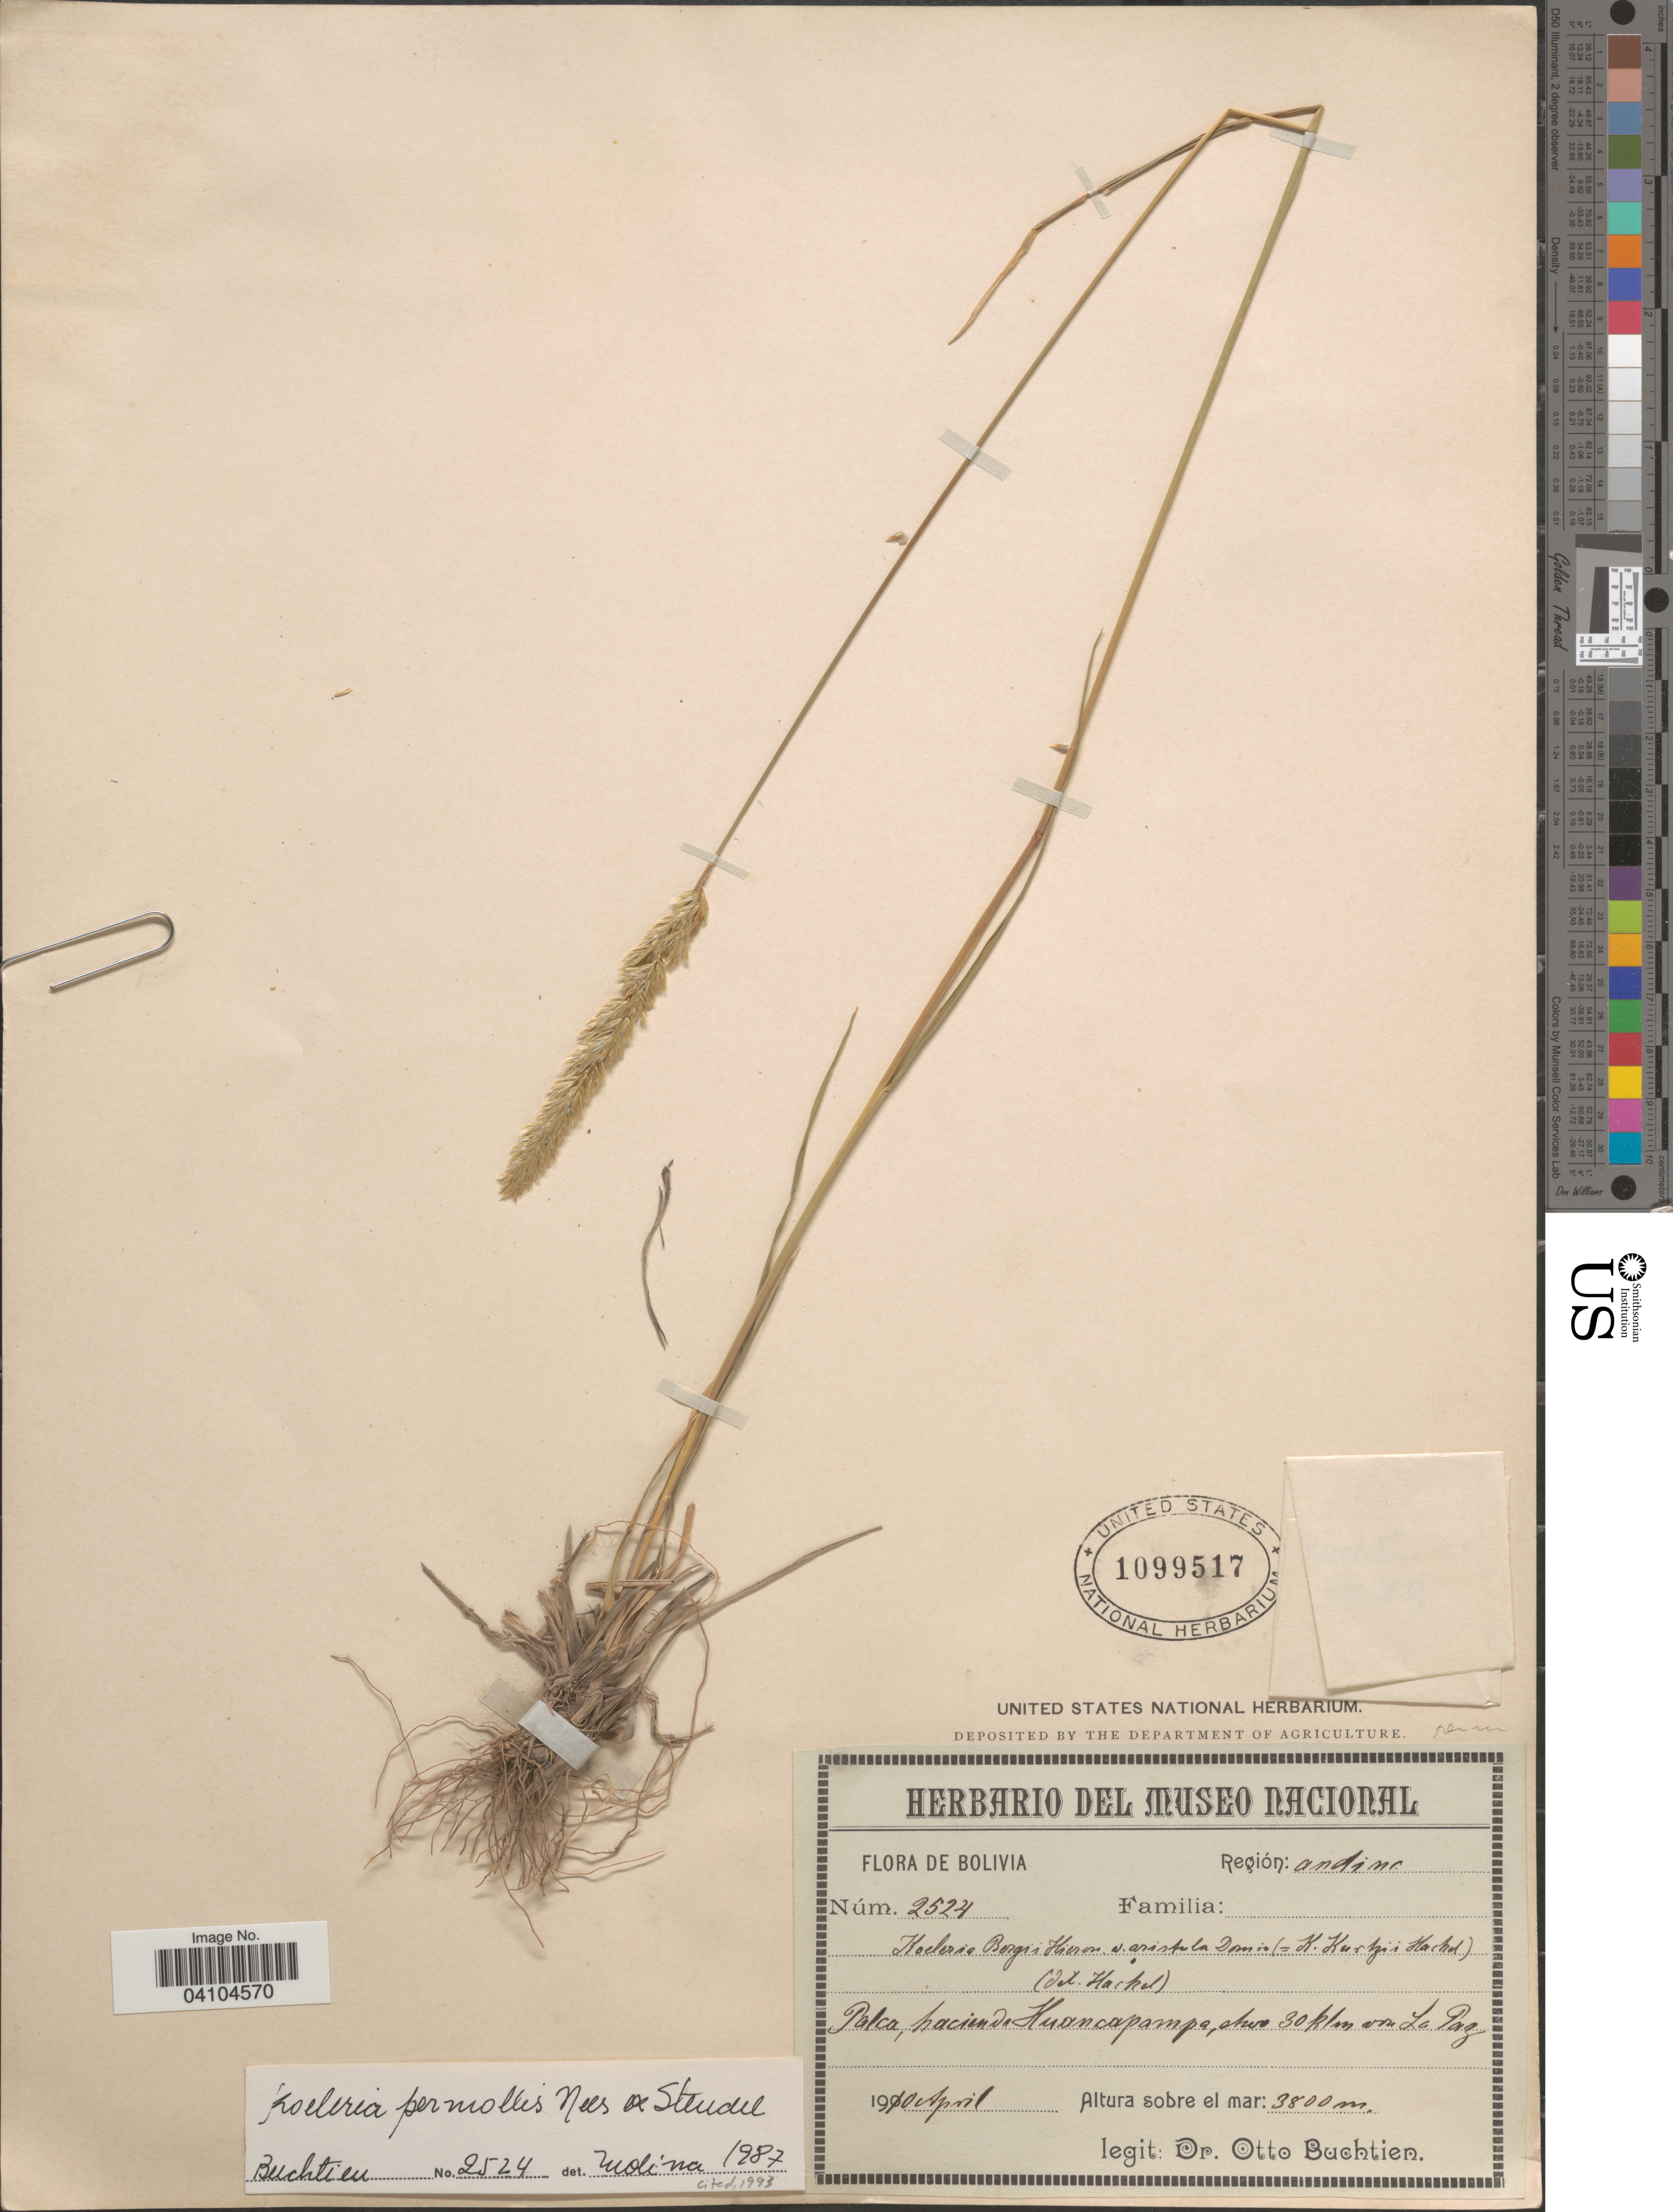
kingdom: Plantae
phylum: Tracheophyta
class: Liliopsida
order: Poales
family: Poaceae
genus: Koeleria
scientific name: Koeleria permollis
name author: Nees ex Steud.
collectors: O. Buchtien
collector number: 2524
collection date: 1910-04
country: Bolivia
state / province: La Paz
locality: Palca, hacienda Huancapampa, aturo [interpreted] 30 klm von La Paz. Región: andino.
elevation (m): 3800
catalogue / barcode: US 1099517